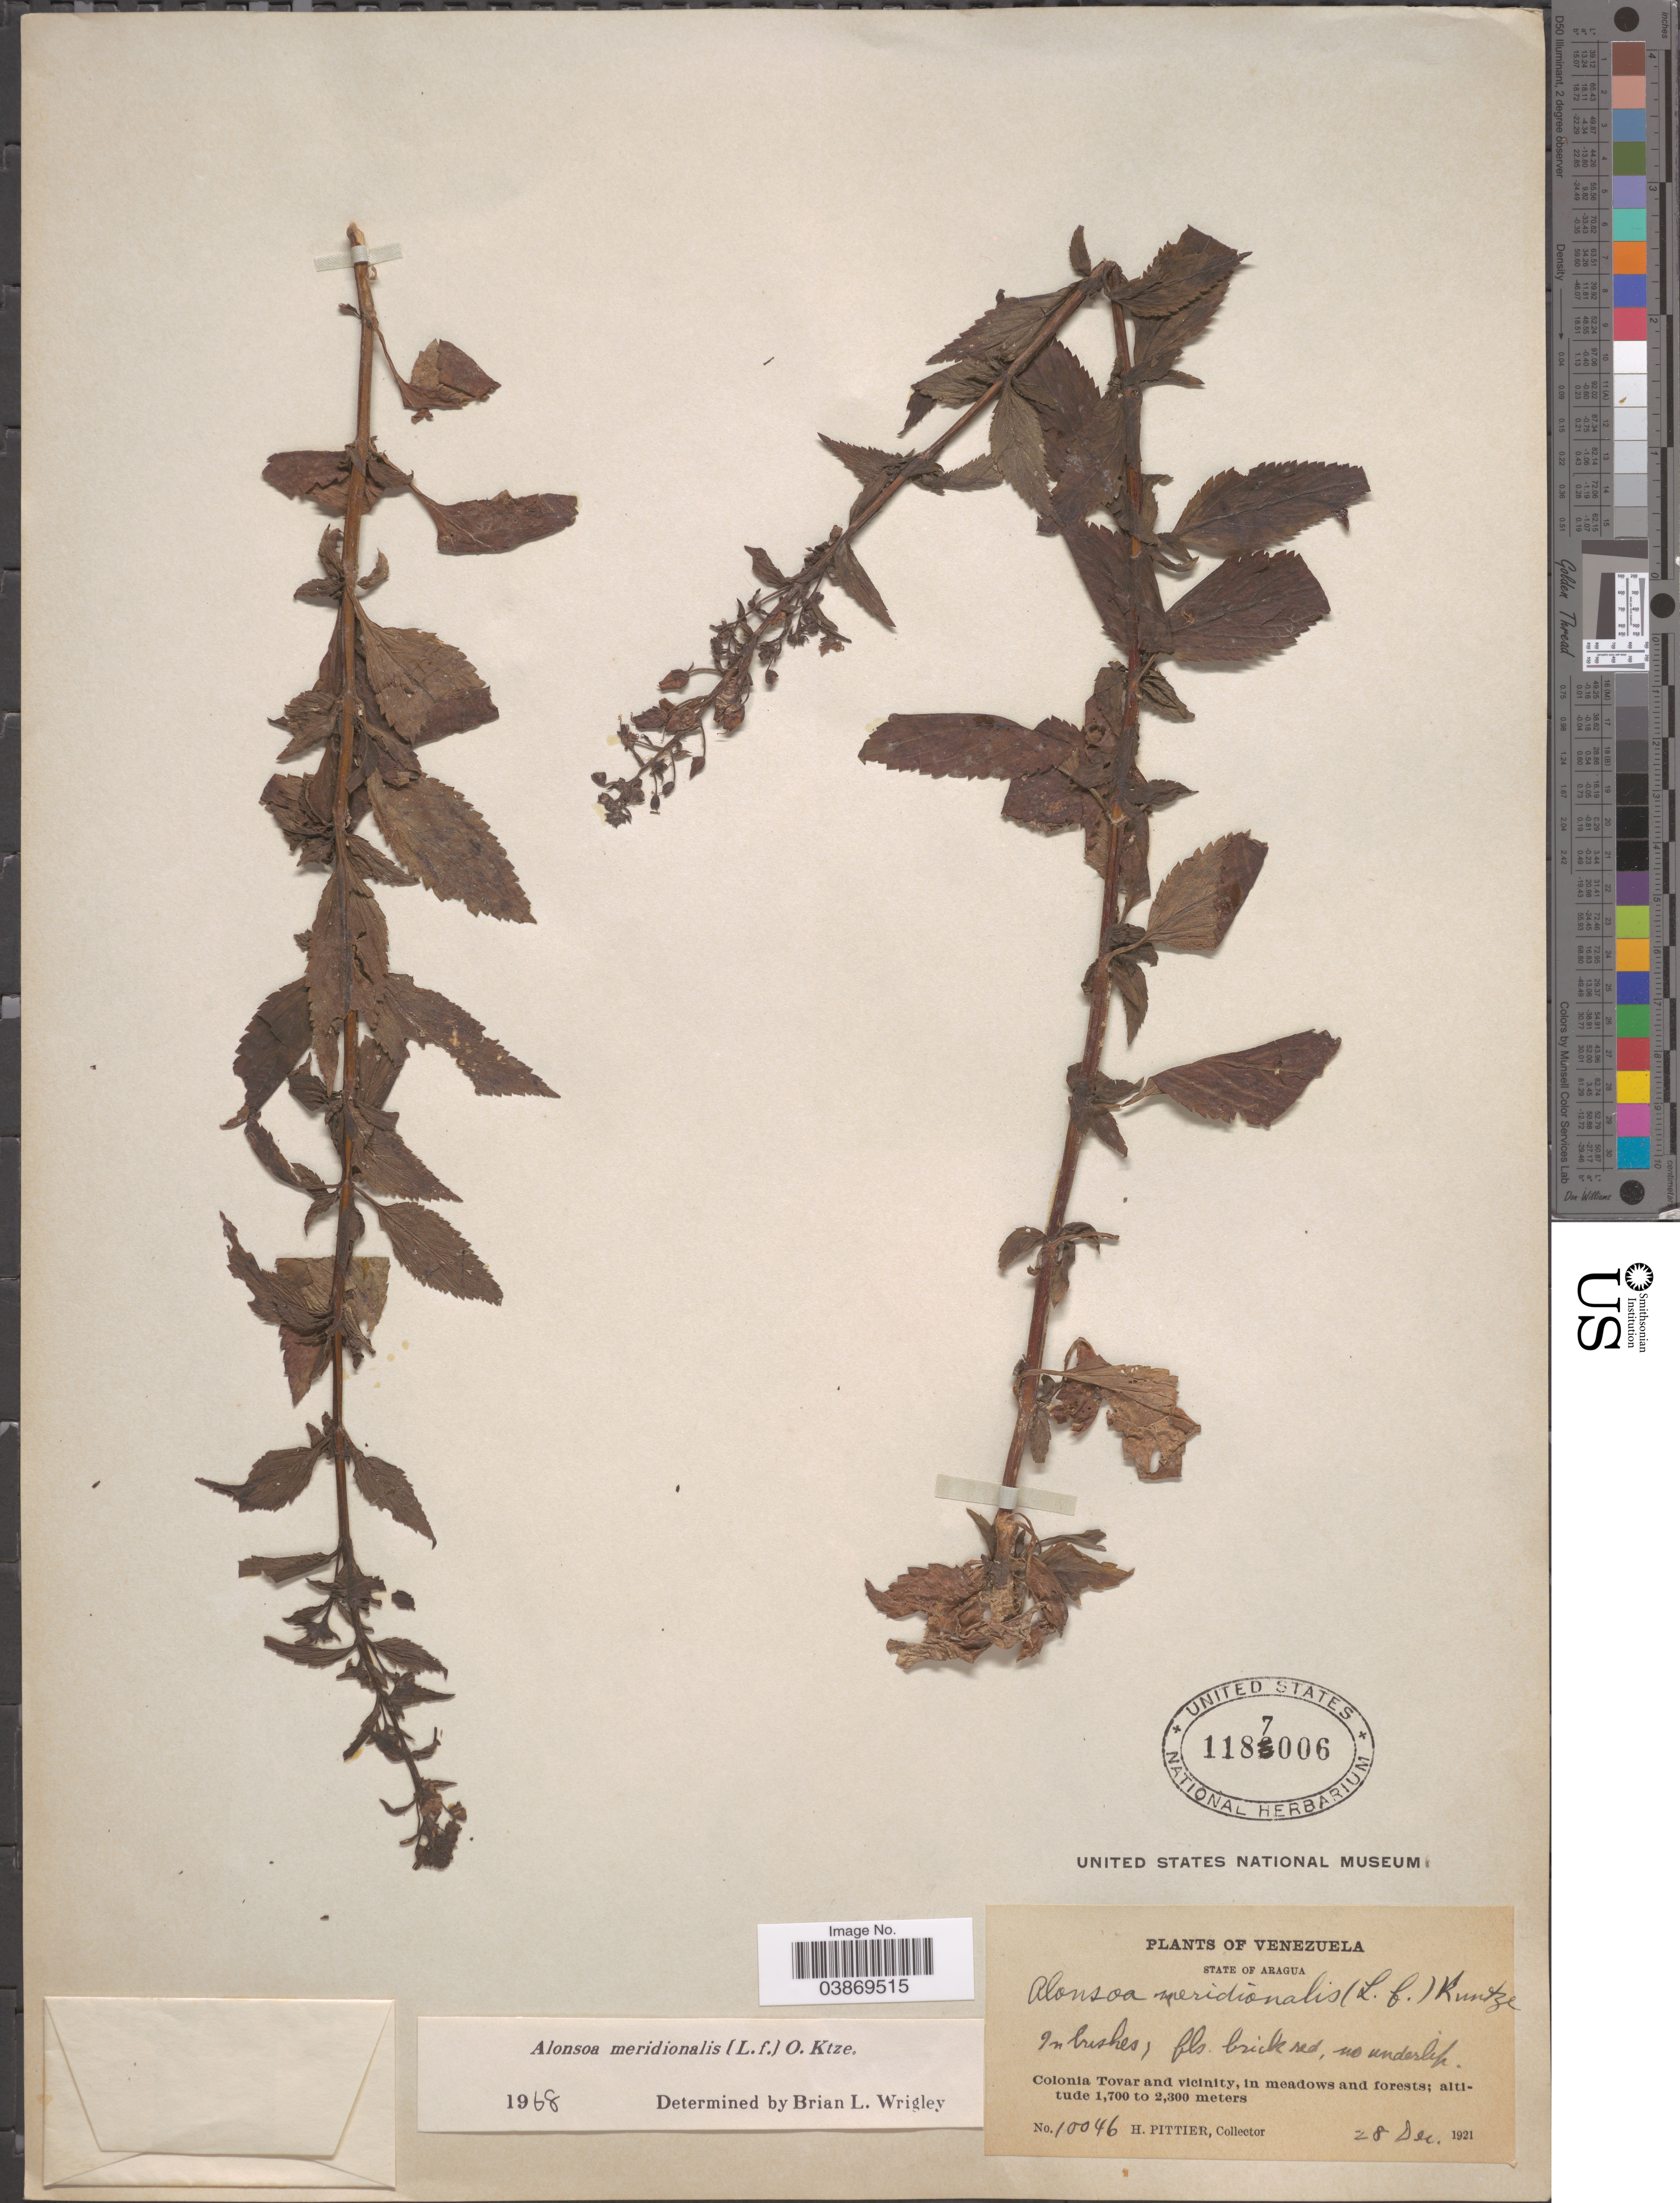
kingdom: Plantae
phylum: Tracheophyta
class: Magnoliopsida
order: Lamiales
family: Scrophulariaceae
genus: Alonsoa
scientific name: Alonsoa meridionalis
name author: (L. f.) Kuntze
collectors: H. F. Pittier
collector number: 10046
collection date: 1921-12-28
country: Venezuela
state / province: Aragua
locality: Colonia Tovar and vicinity, in meadows and forests.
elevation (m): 1700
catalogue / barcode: US 1187006